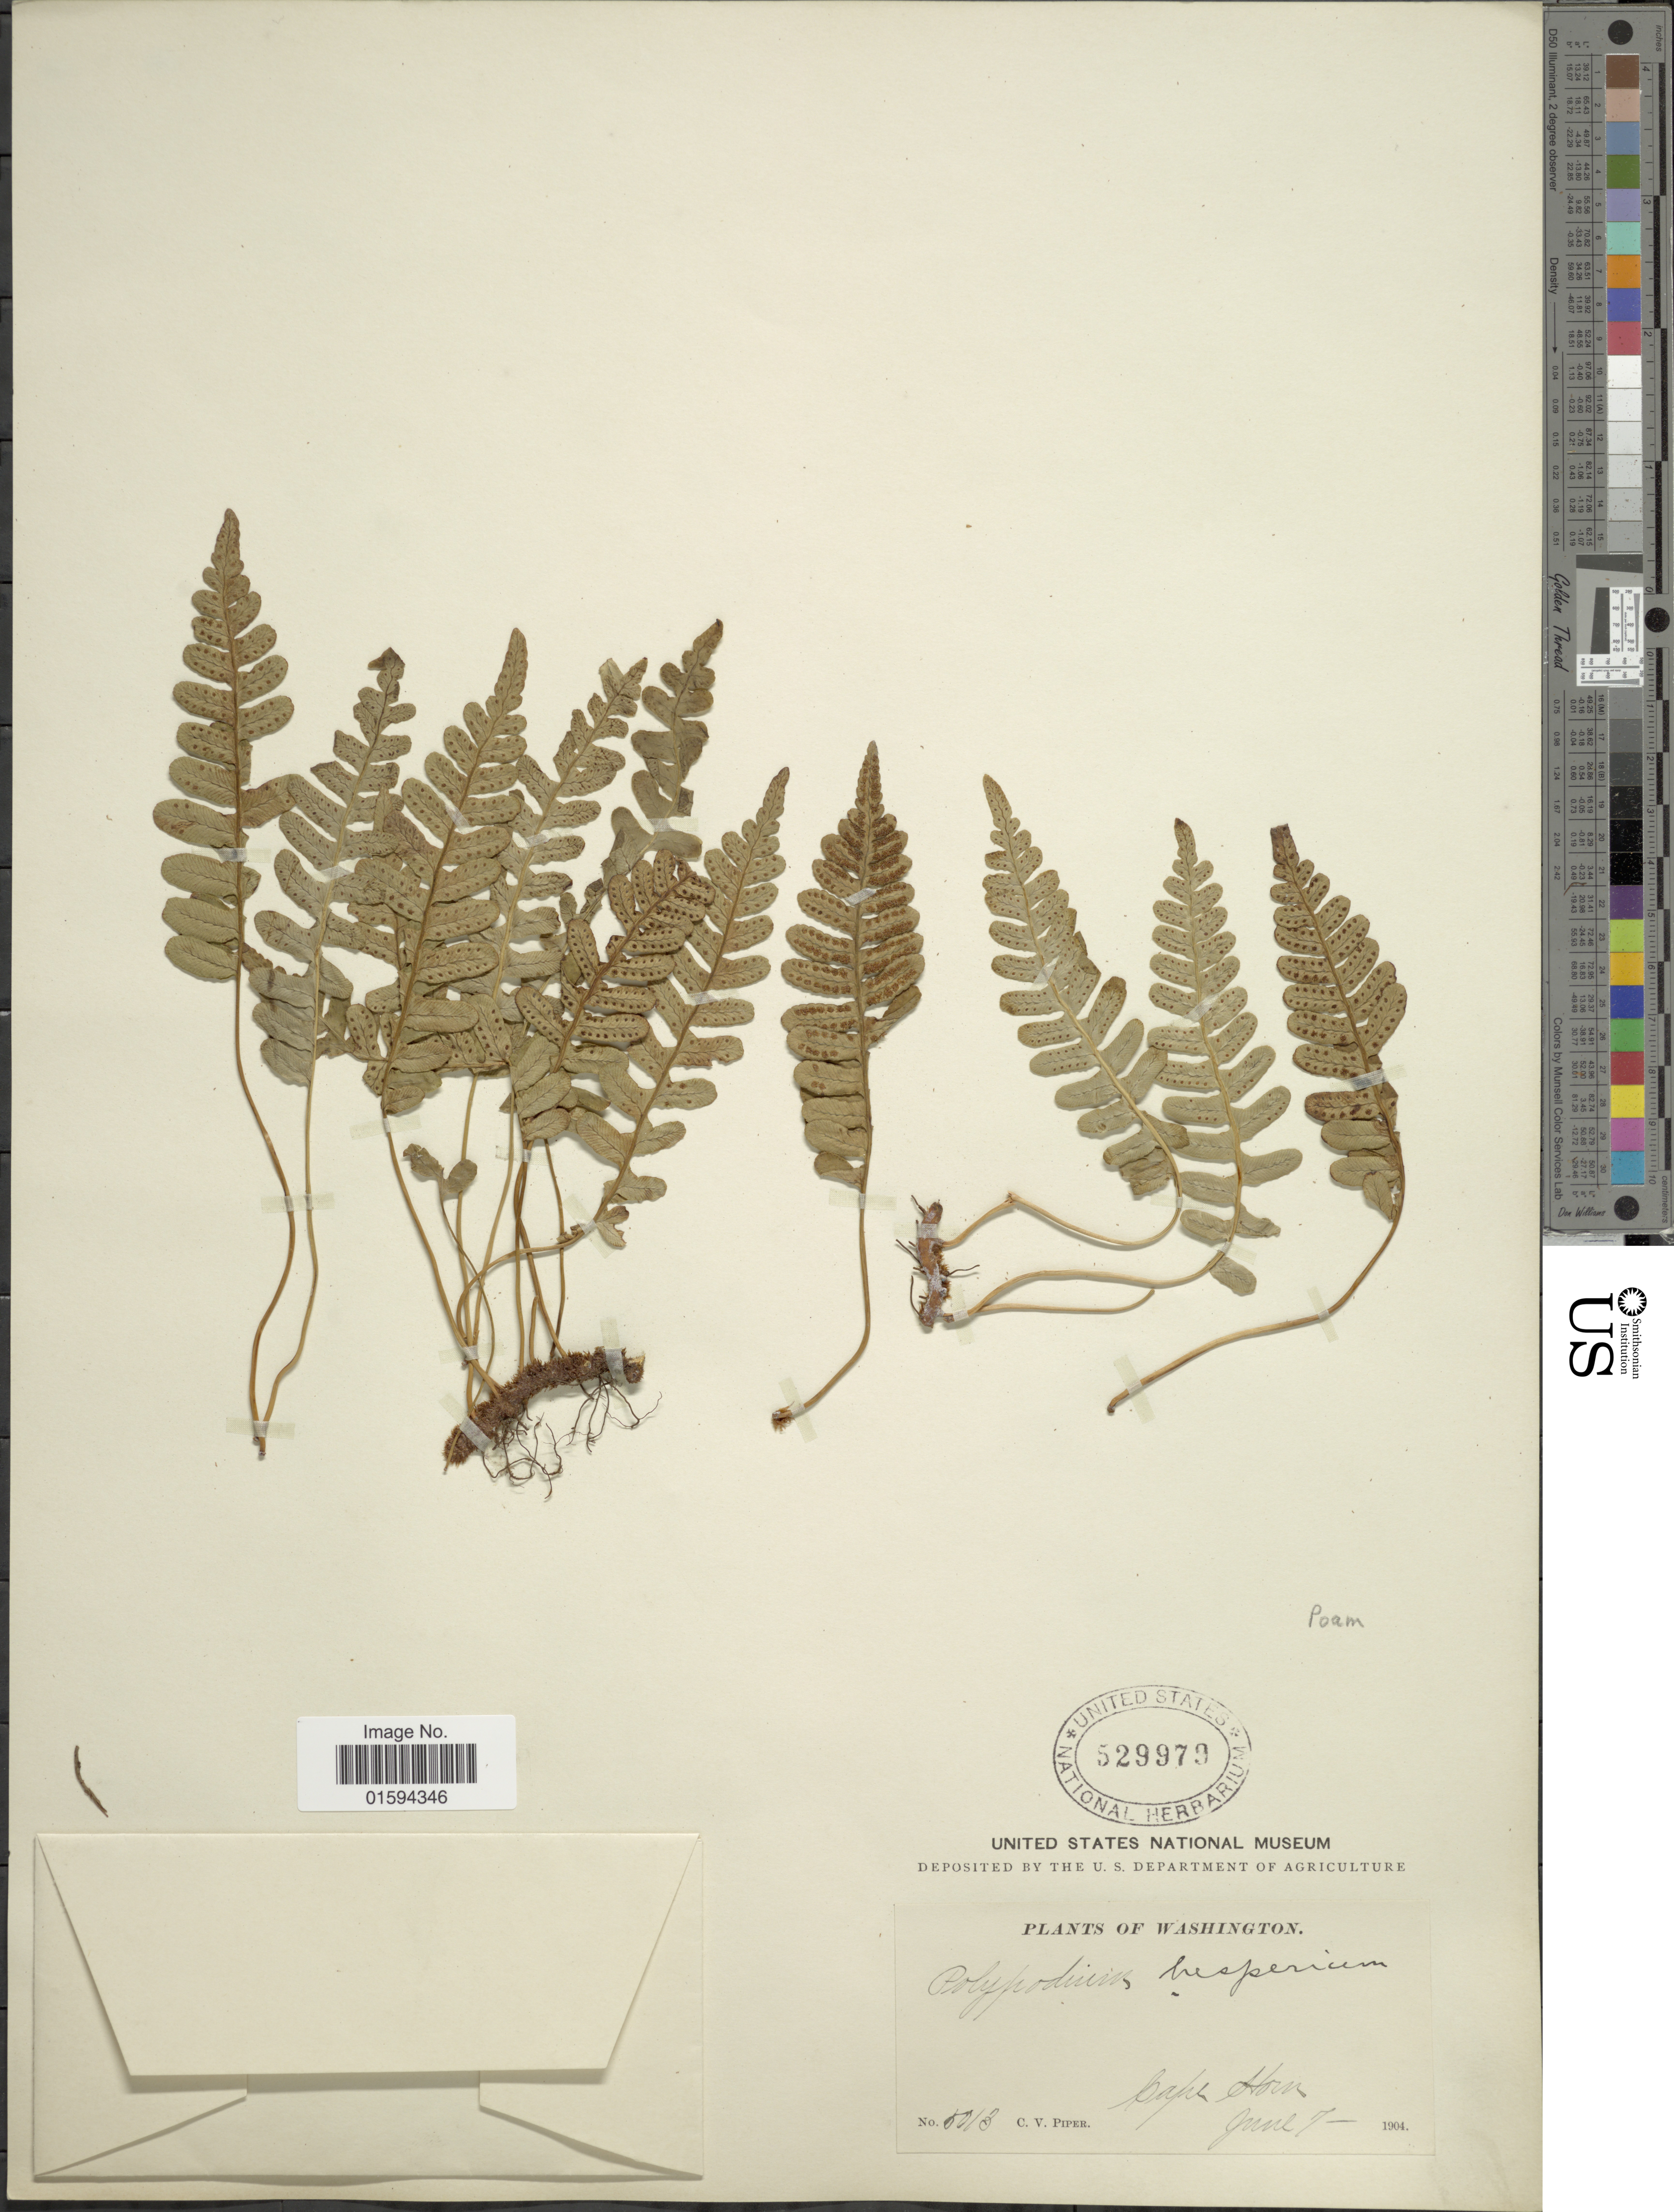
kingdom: Plantae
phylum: Tracheophyta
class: Polypodiopsida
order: Polypodiales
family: Polypodiaceae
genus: Polypodium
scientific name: Polypodium amorphum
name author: Suksd.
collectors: C. V. Piper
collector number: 5013*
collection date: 1904-06-07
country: United States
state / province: Washington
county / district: Skamania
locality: Cape Horn.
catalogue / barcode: US 529979